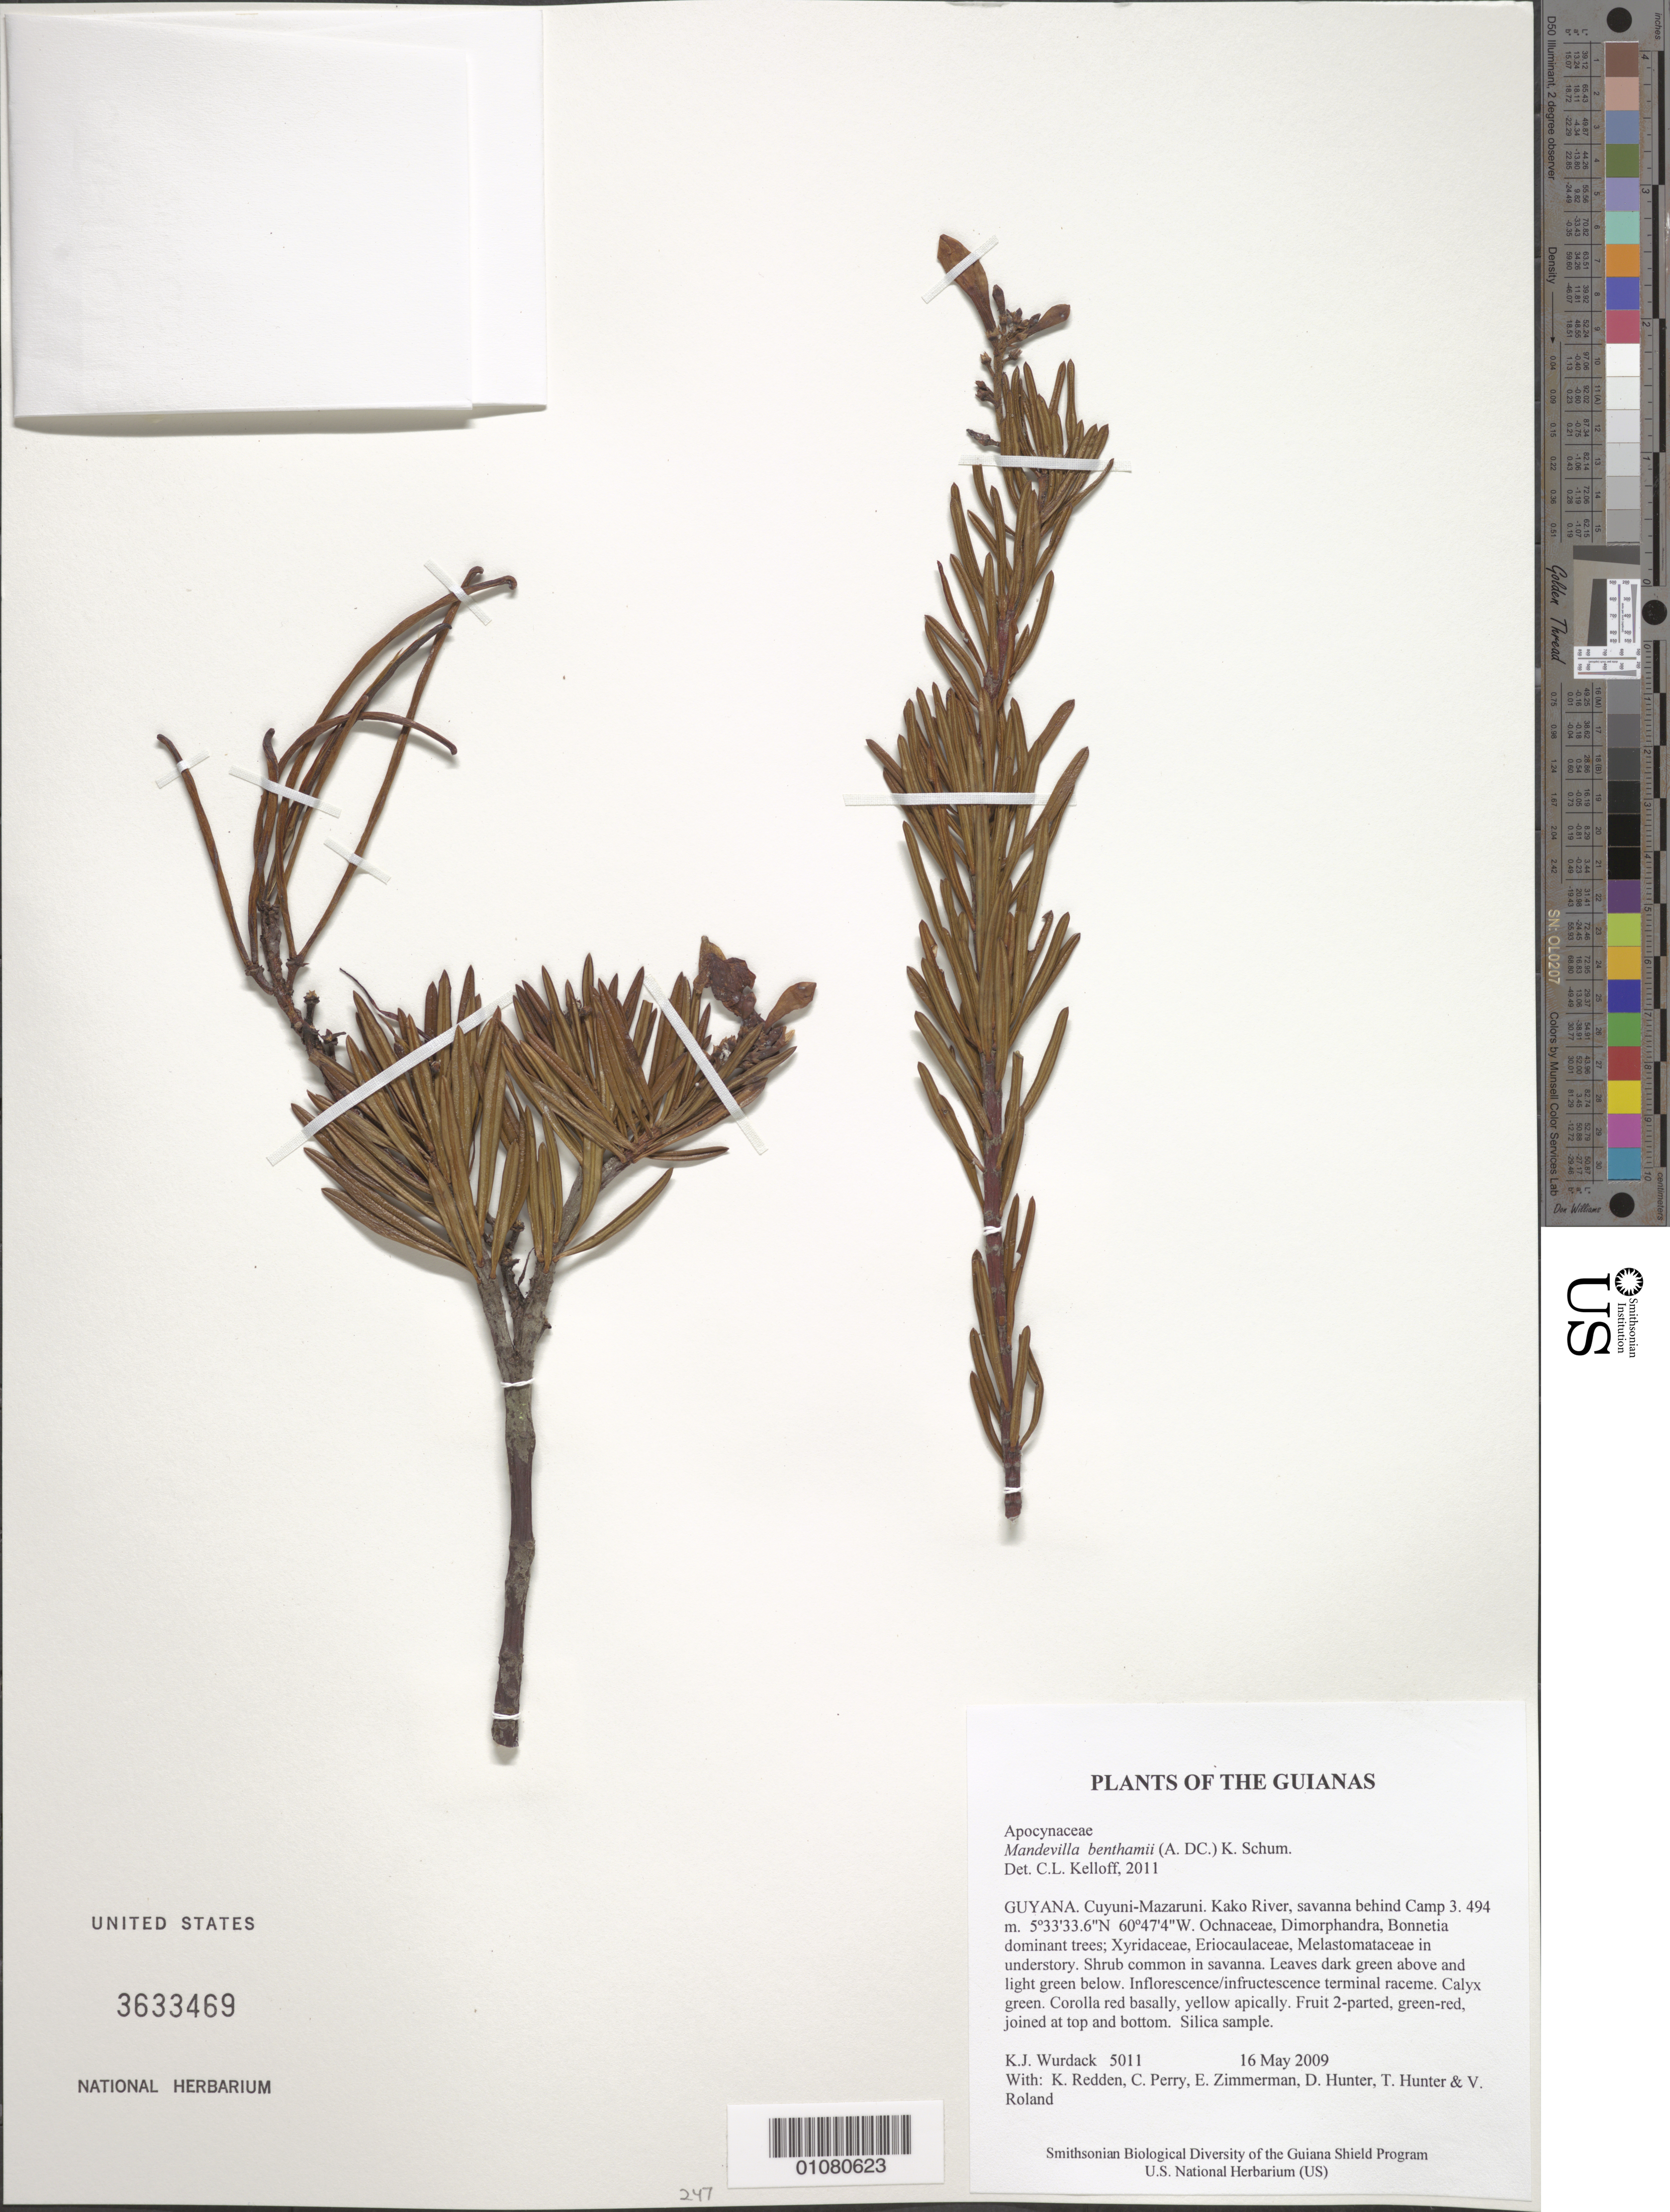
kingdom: Plantae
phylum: Tracheophyta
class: Magnoliopsida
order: Gentianales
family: Apocynaceae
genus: Mandevilla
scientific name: Mandevilla benthamii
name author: (A. DC.) K. Schum.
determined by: Kelloff, Carol L., (US), Smithsonian Institution - National Museum of Natural History (UNITED STATES)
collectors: K. Wurdack, K. M. Redden, C. Perry, E. Zimmerman, D. Hunter, T. Hunter & V. Roland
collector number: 5011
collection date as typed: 16 May 2009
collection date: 2009-05-16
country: Guyana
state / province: Cuyuni-Mazaruni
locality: Kako River, savanna behind Camp 5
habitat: Ochnaceae, Dimorphandra, Bonnetia dominant trees; Xyridaceae, Eriocaulaceae, Melastomataceae in understory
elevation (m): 494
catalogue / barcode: US 3633469